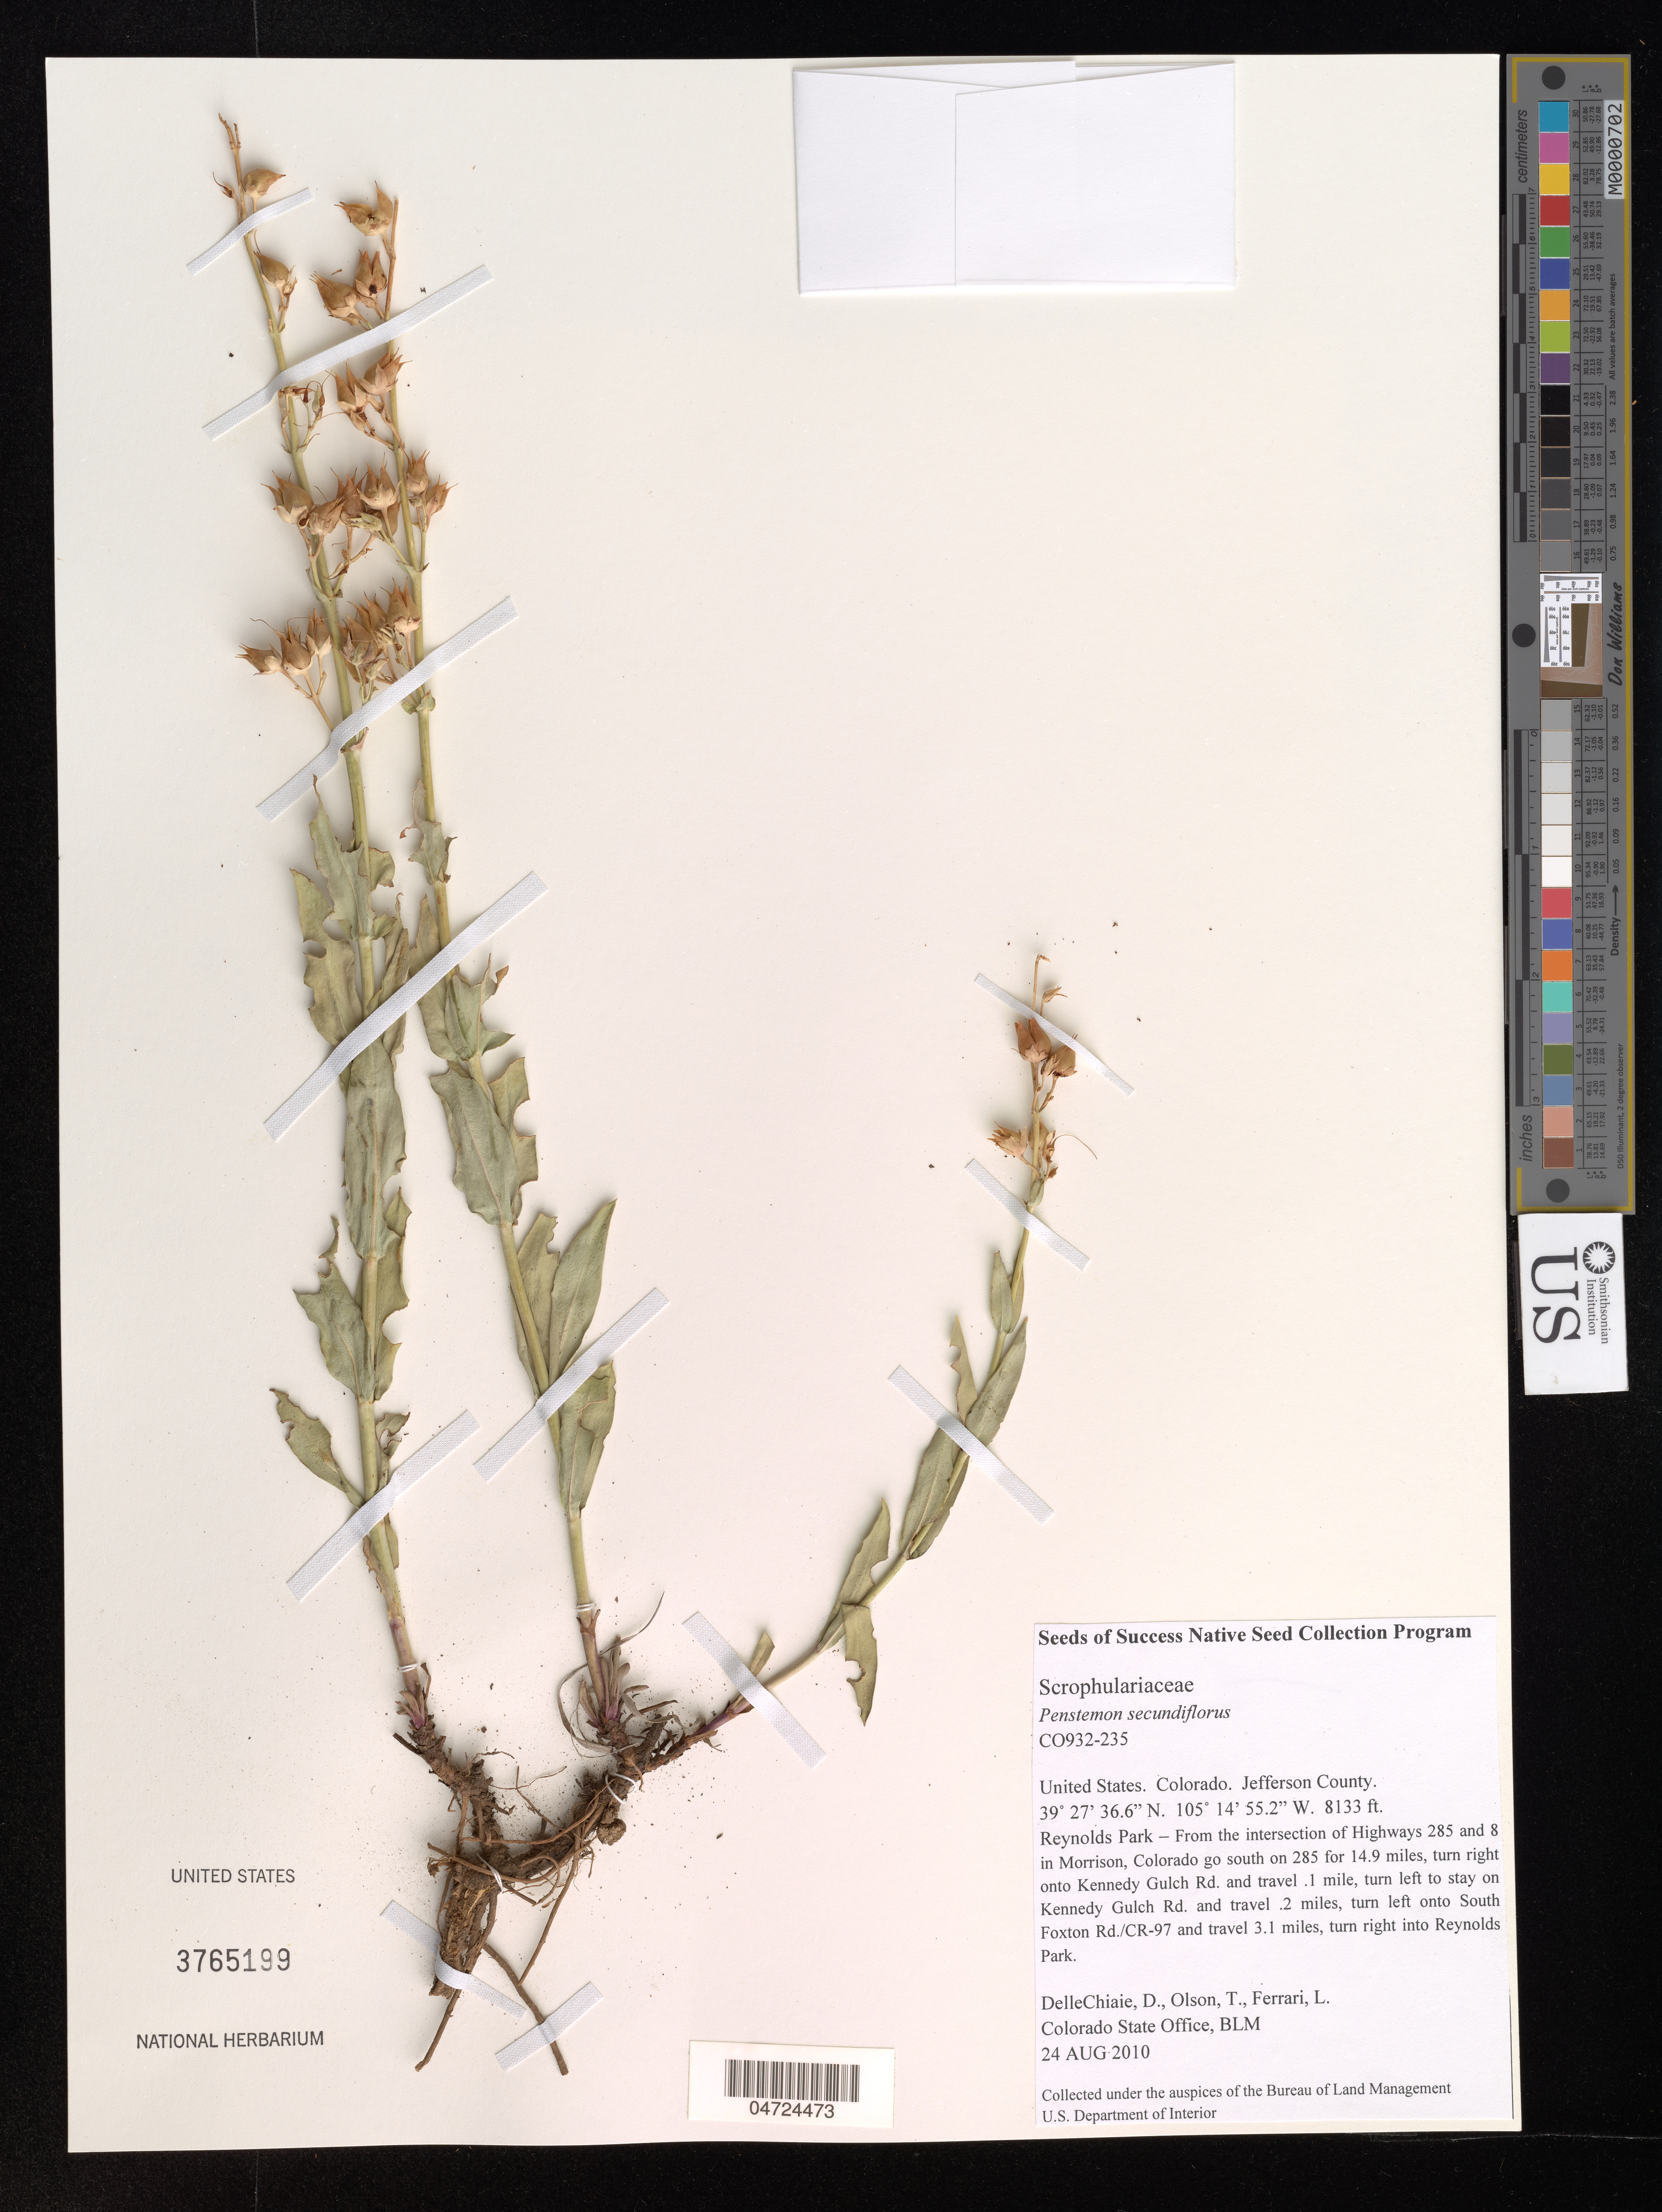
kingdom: Plantae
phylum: Tracheophyta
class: Magnoliopsida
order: Lamiales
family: Plantaginaceae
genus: Penstemon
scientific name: Penstemon secundiflorus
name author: Benth.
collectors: D. DelleChiaie, T. Olson & L. Ferrari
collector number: CO932-235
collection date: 2010-08-24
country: United States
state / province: Colorado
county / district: Jefferson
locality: Jefferson County. Reynolds Park - From the intersection of Highways 285 and 8 in Morrison, Colorado go south on 285 for 14.9 miles, turn right onto Kennedy Gulch Rd. and travel .1 mile, turn left to stay on Kennedy Gulch Rd. and travel .2 miles, turn left onto South Foxton Rd./CR-97 and travel 3.1 miles, turn right into Reynolds Park.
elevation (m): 2479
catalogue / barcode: US 3765199